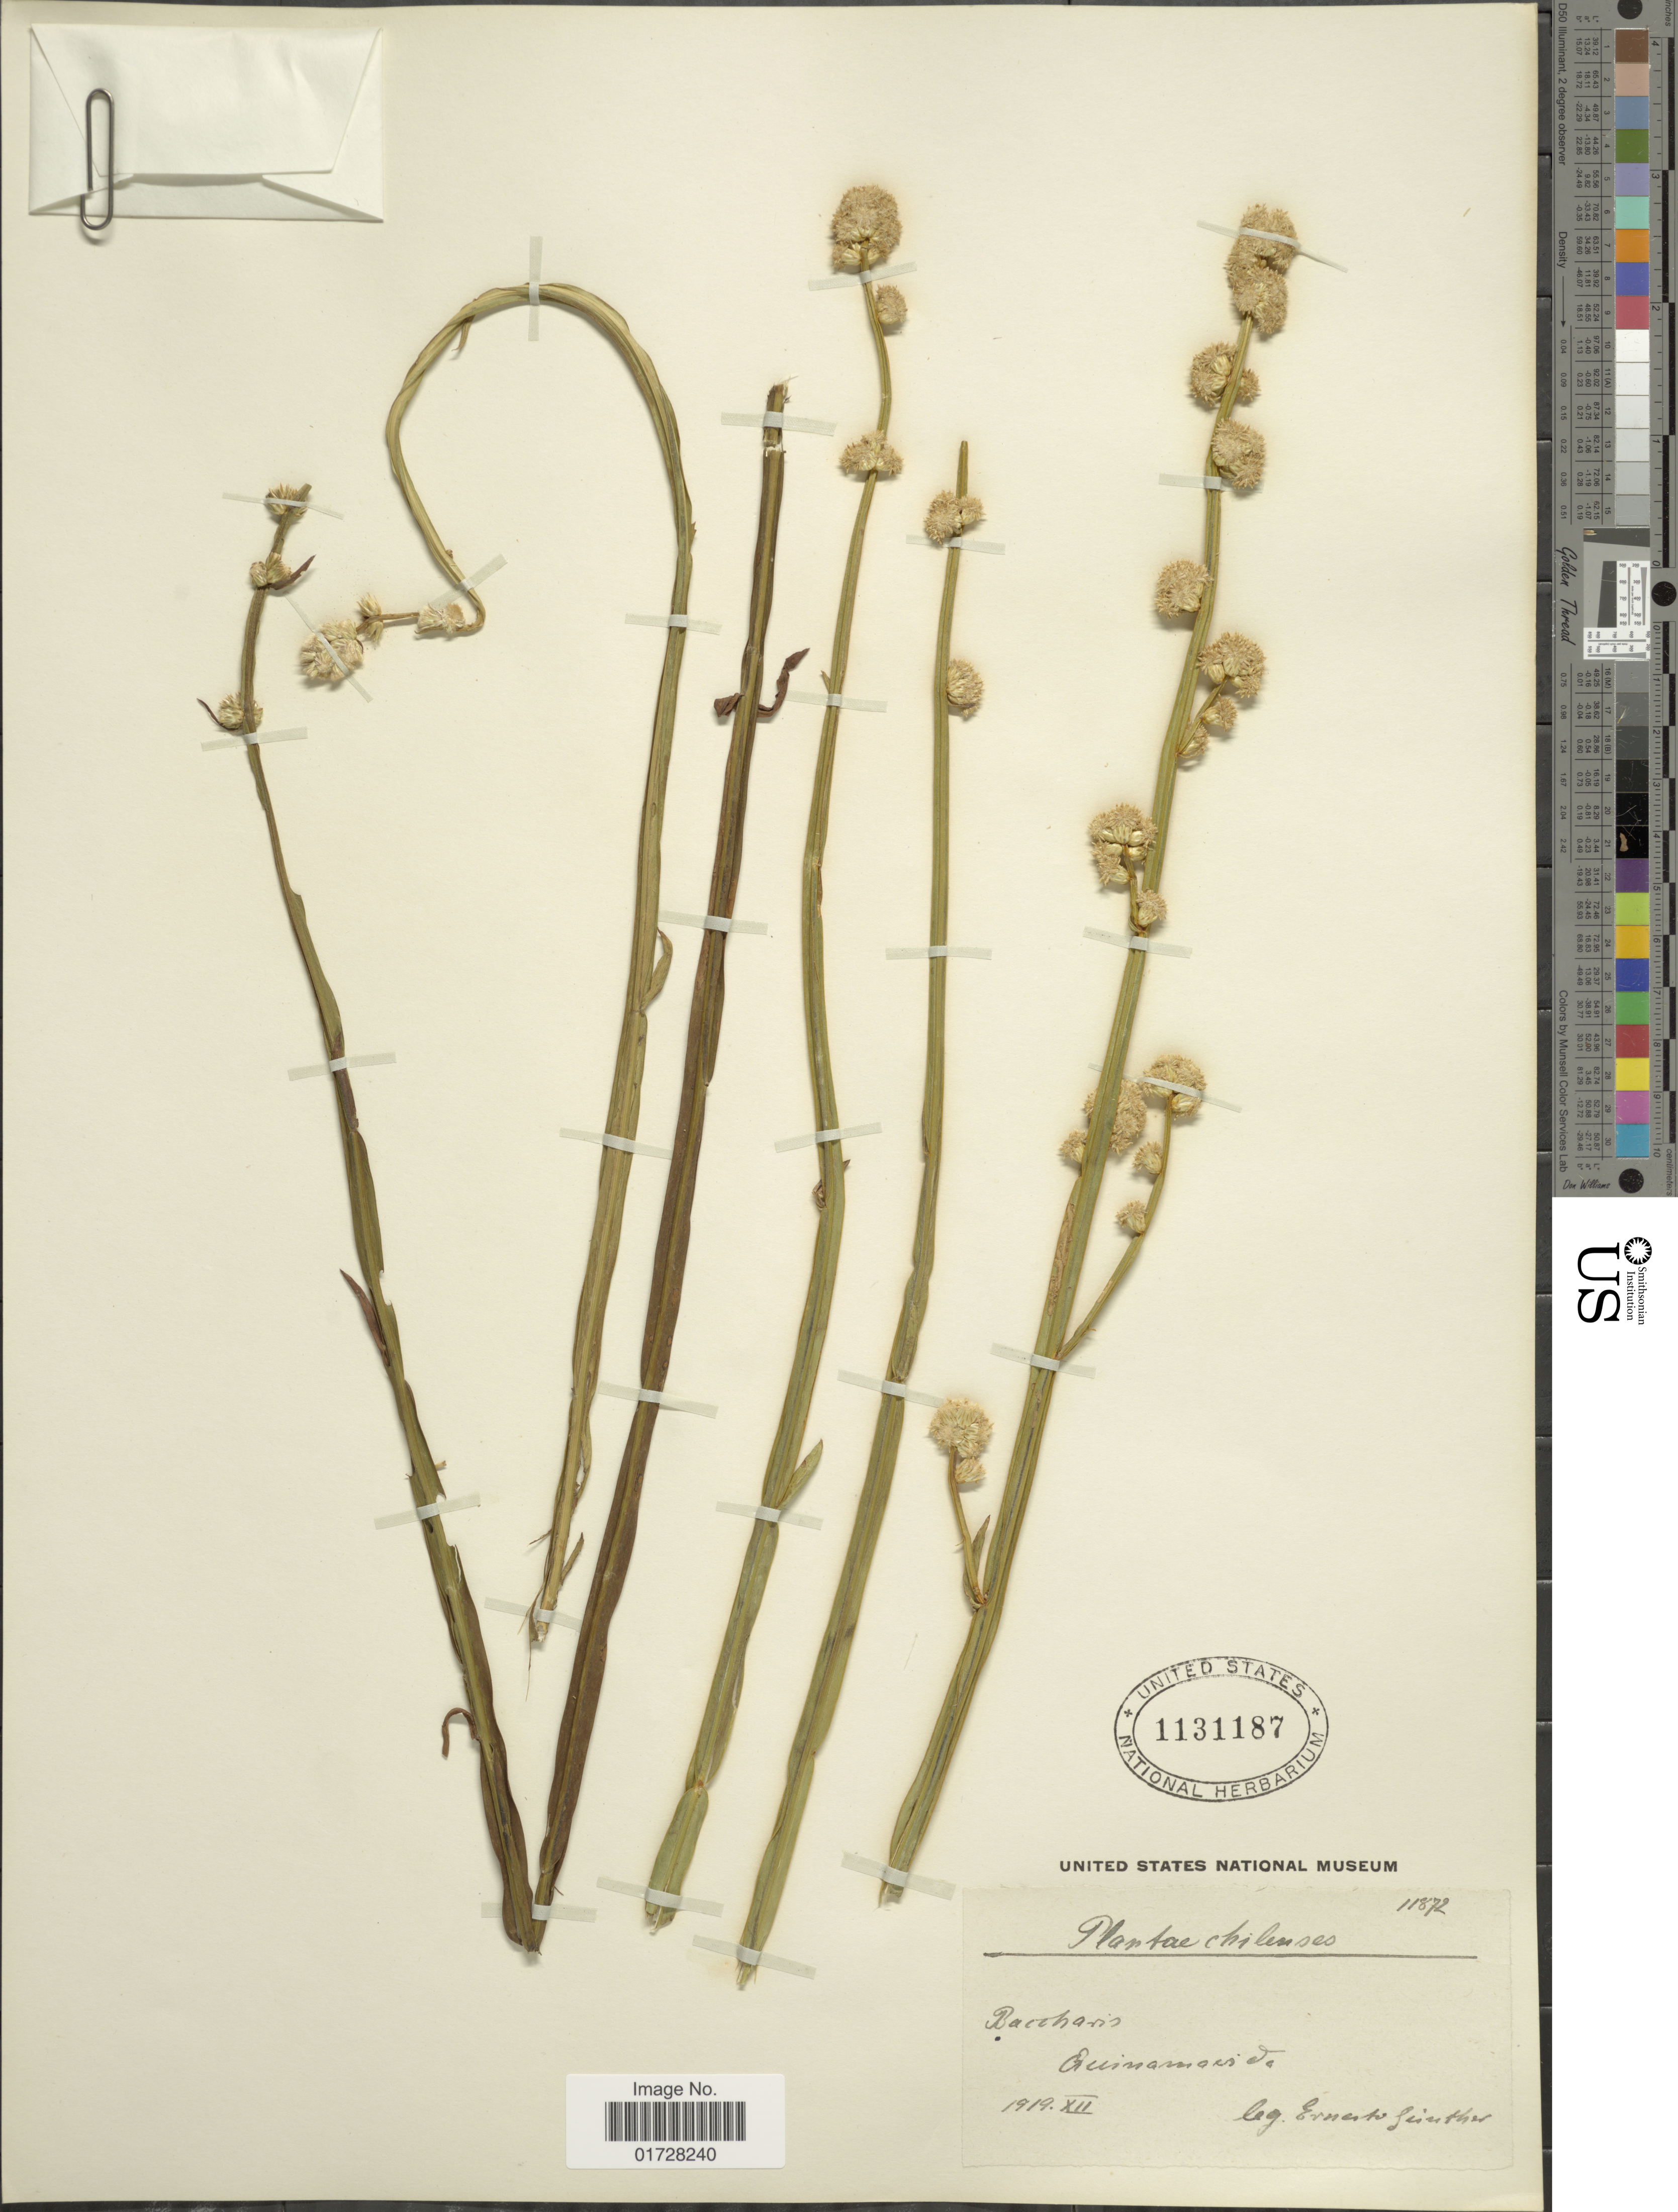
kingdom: Plantae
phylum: Tracheophyta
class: Magnoliopsida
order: Asterales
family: Asteraceae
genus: Baccharis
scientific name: Baccharis sagittalis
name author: (Less.) DC.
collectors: E. Gunther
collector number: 11872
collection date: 1919-12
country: Chile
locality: Quinamacida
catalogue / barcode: US 1131187